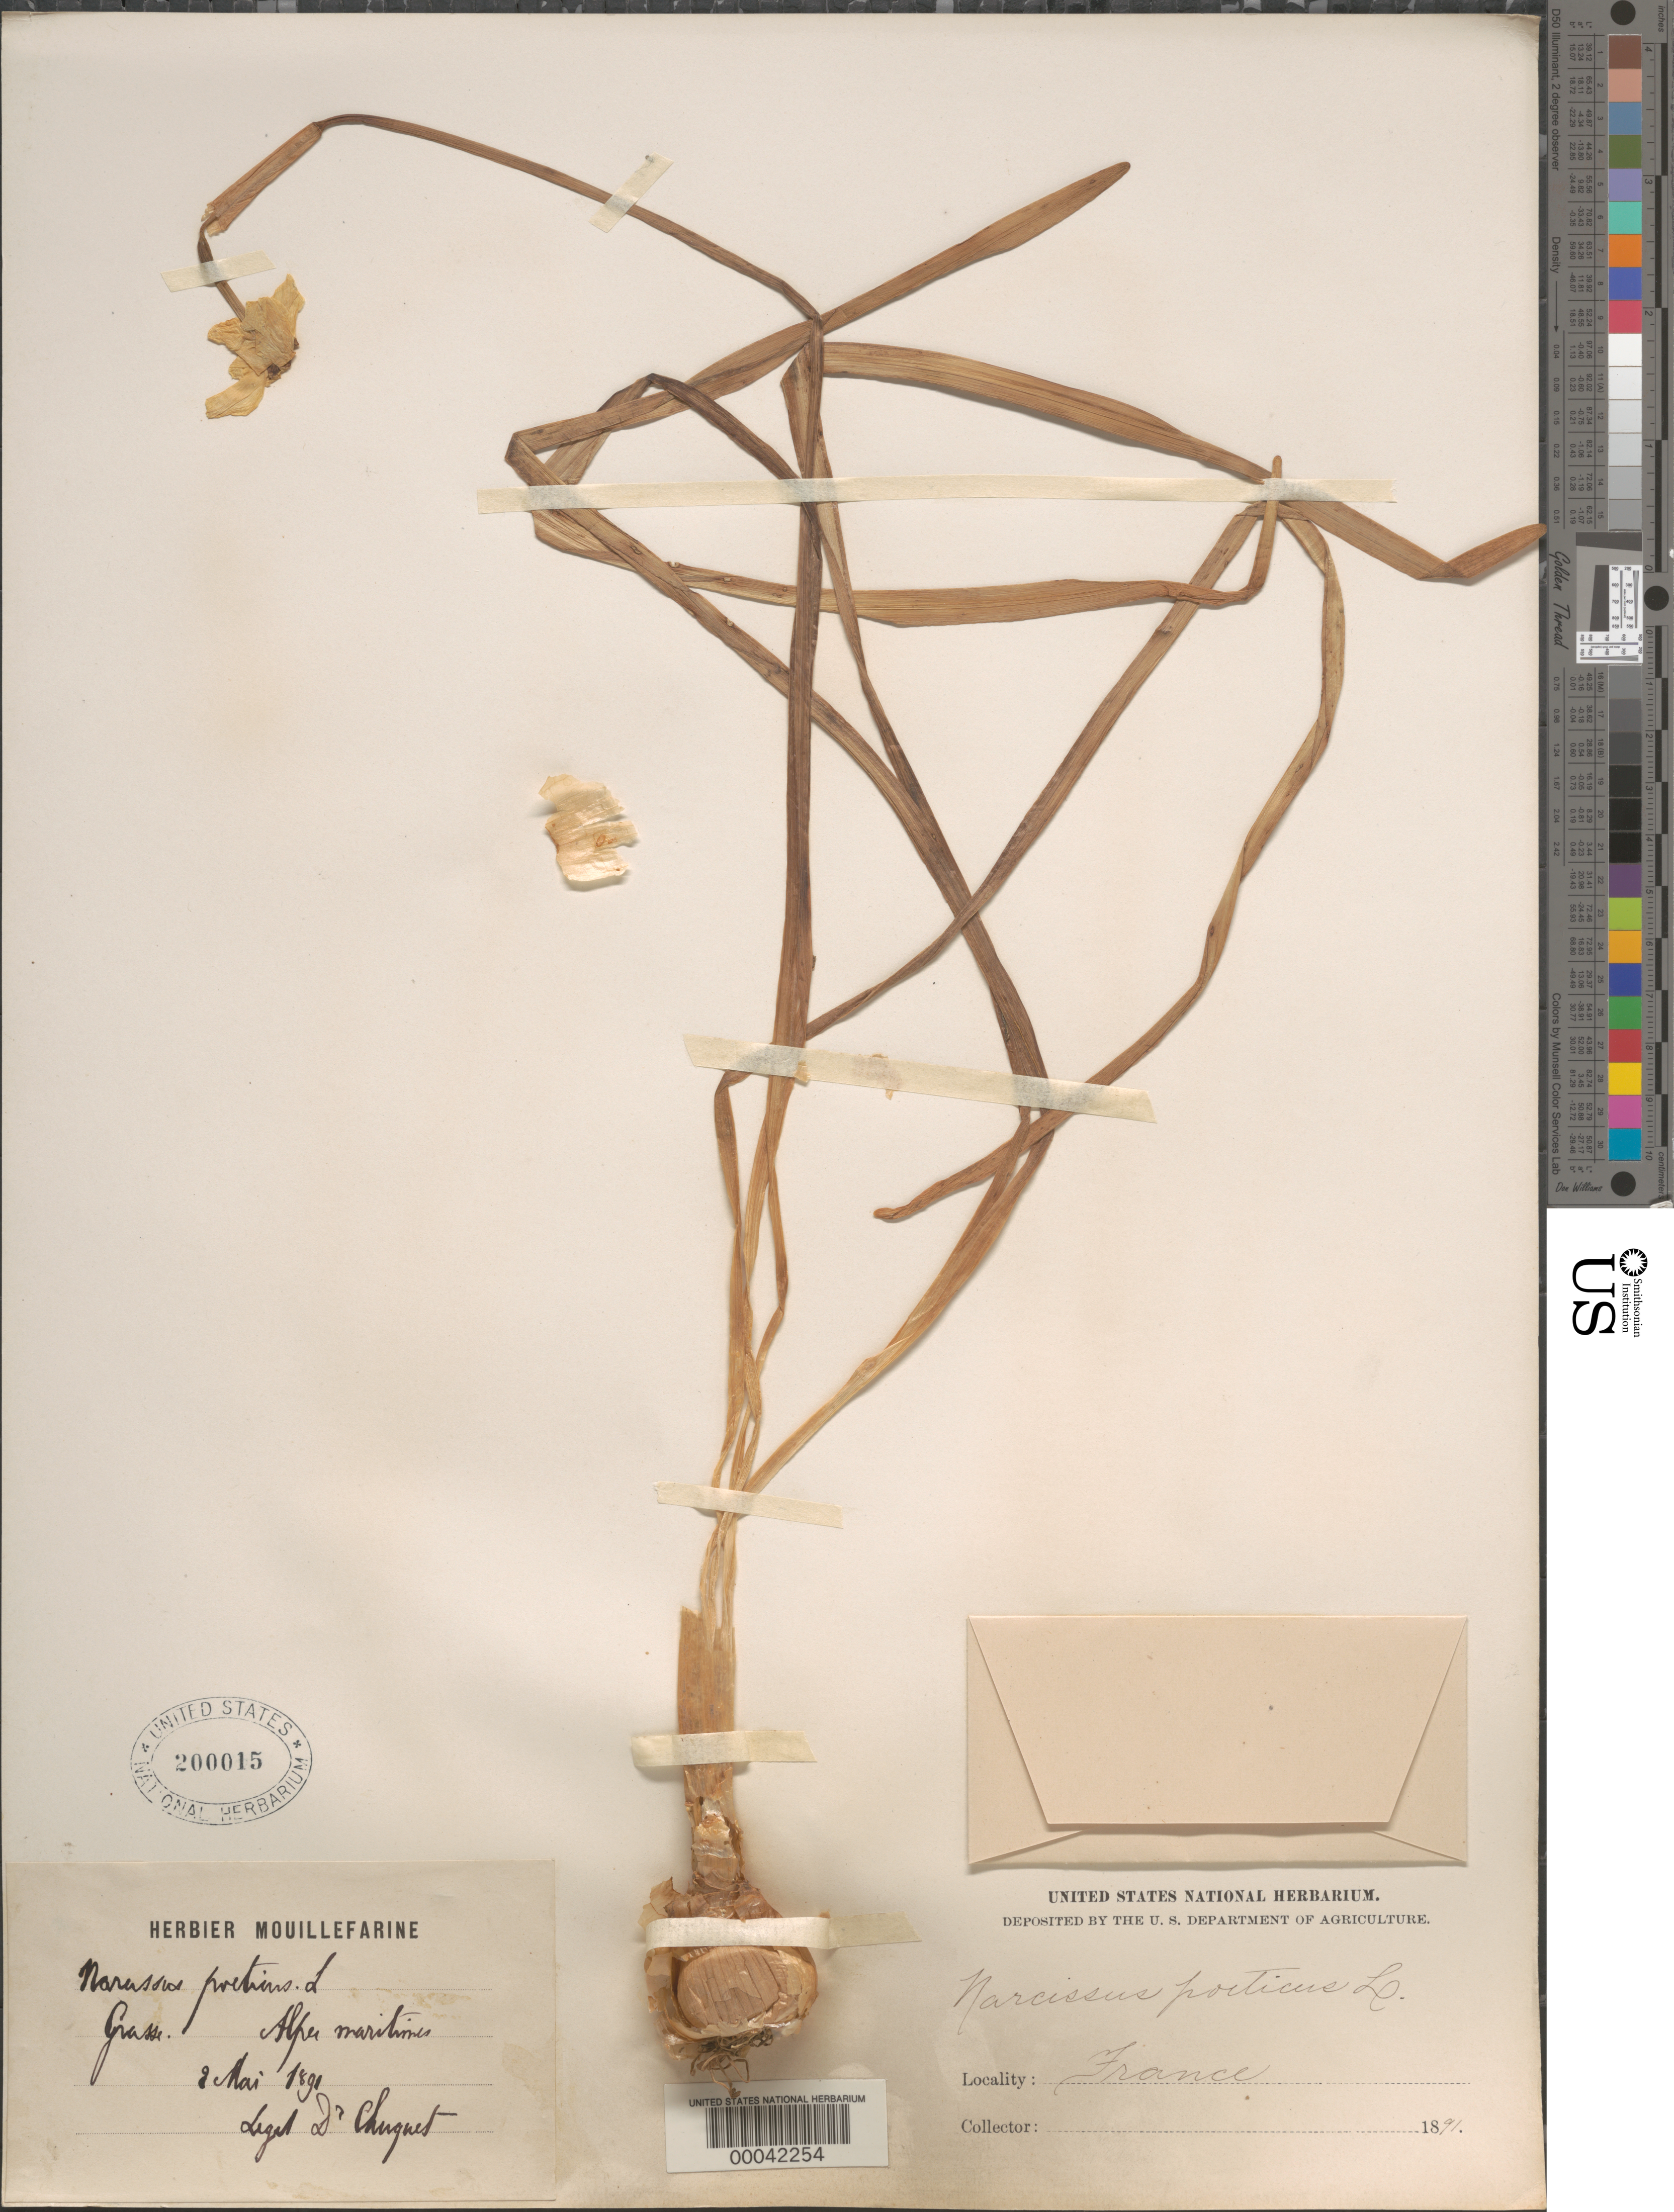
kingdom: Plantae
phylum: Tracheophyta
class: Liliopsida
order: Asparagales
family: Amaryllidaceae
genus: Narcissus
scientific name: Narcissus poeticus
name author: L.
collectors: -. Chuguet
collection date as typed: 02 May 1891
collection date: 1891-05-02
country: France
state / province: Provence-Alpes-Cote d'Azur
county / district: Alpes-Maritimes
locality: Grasse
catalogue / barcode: US 200015